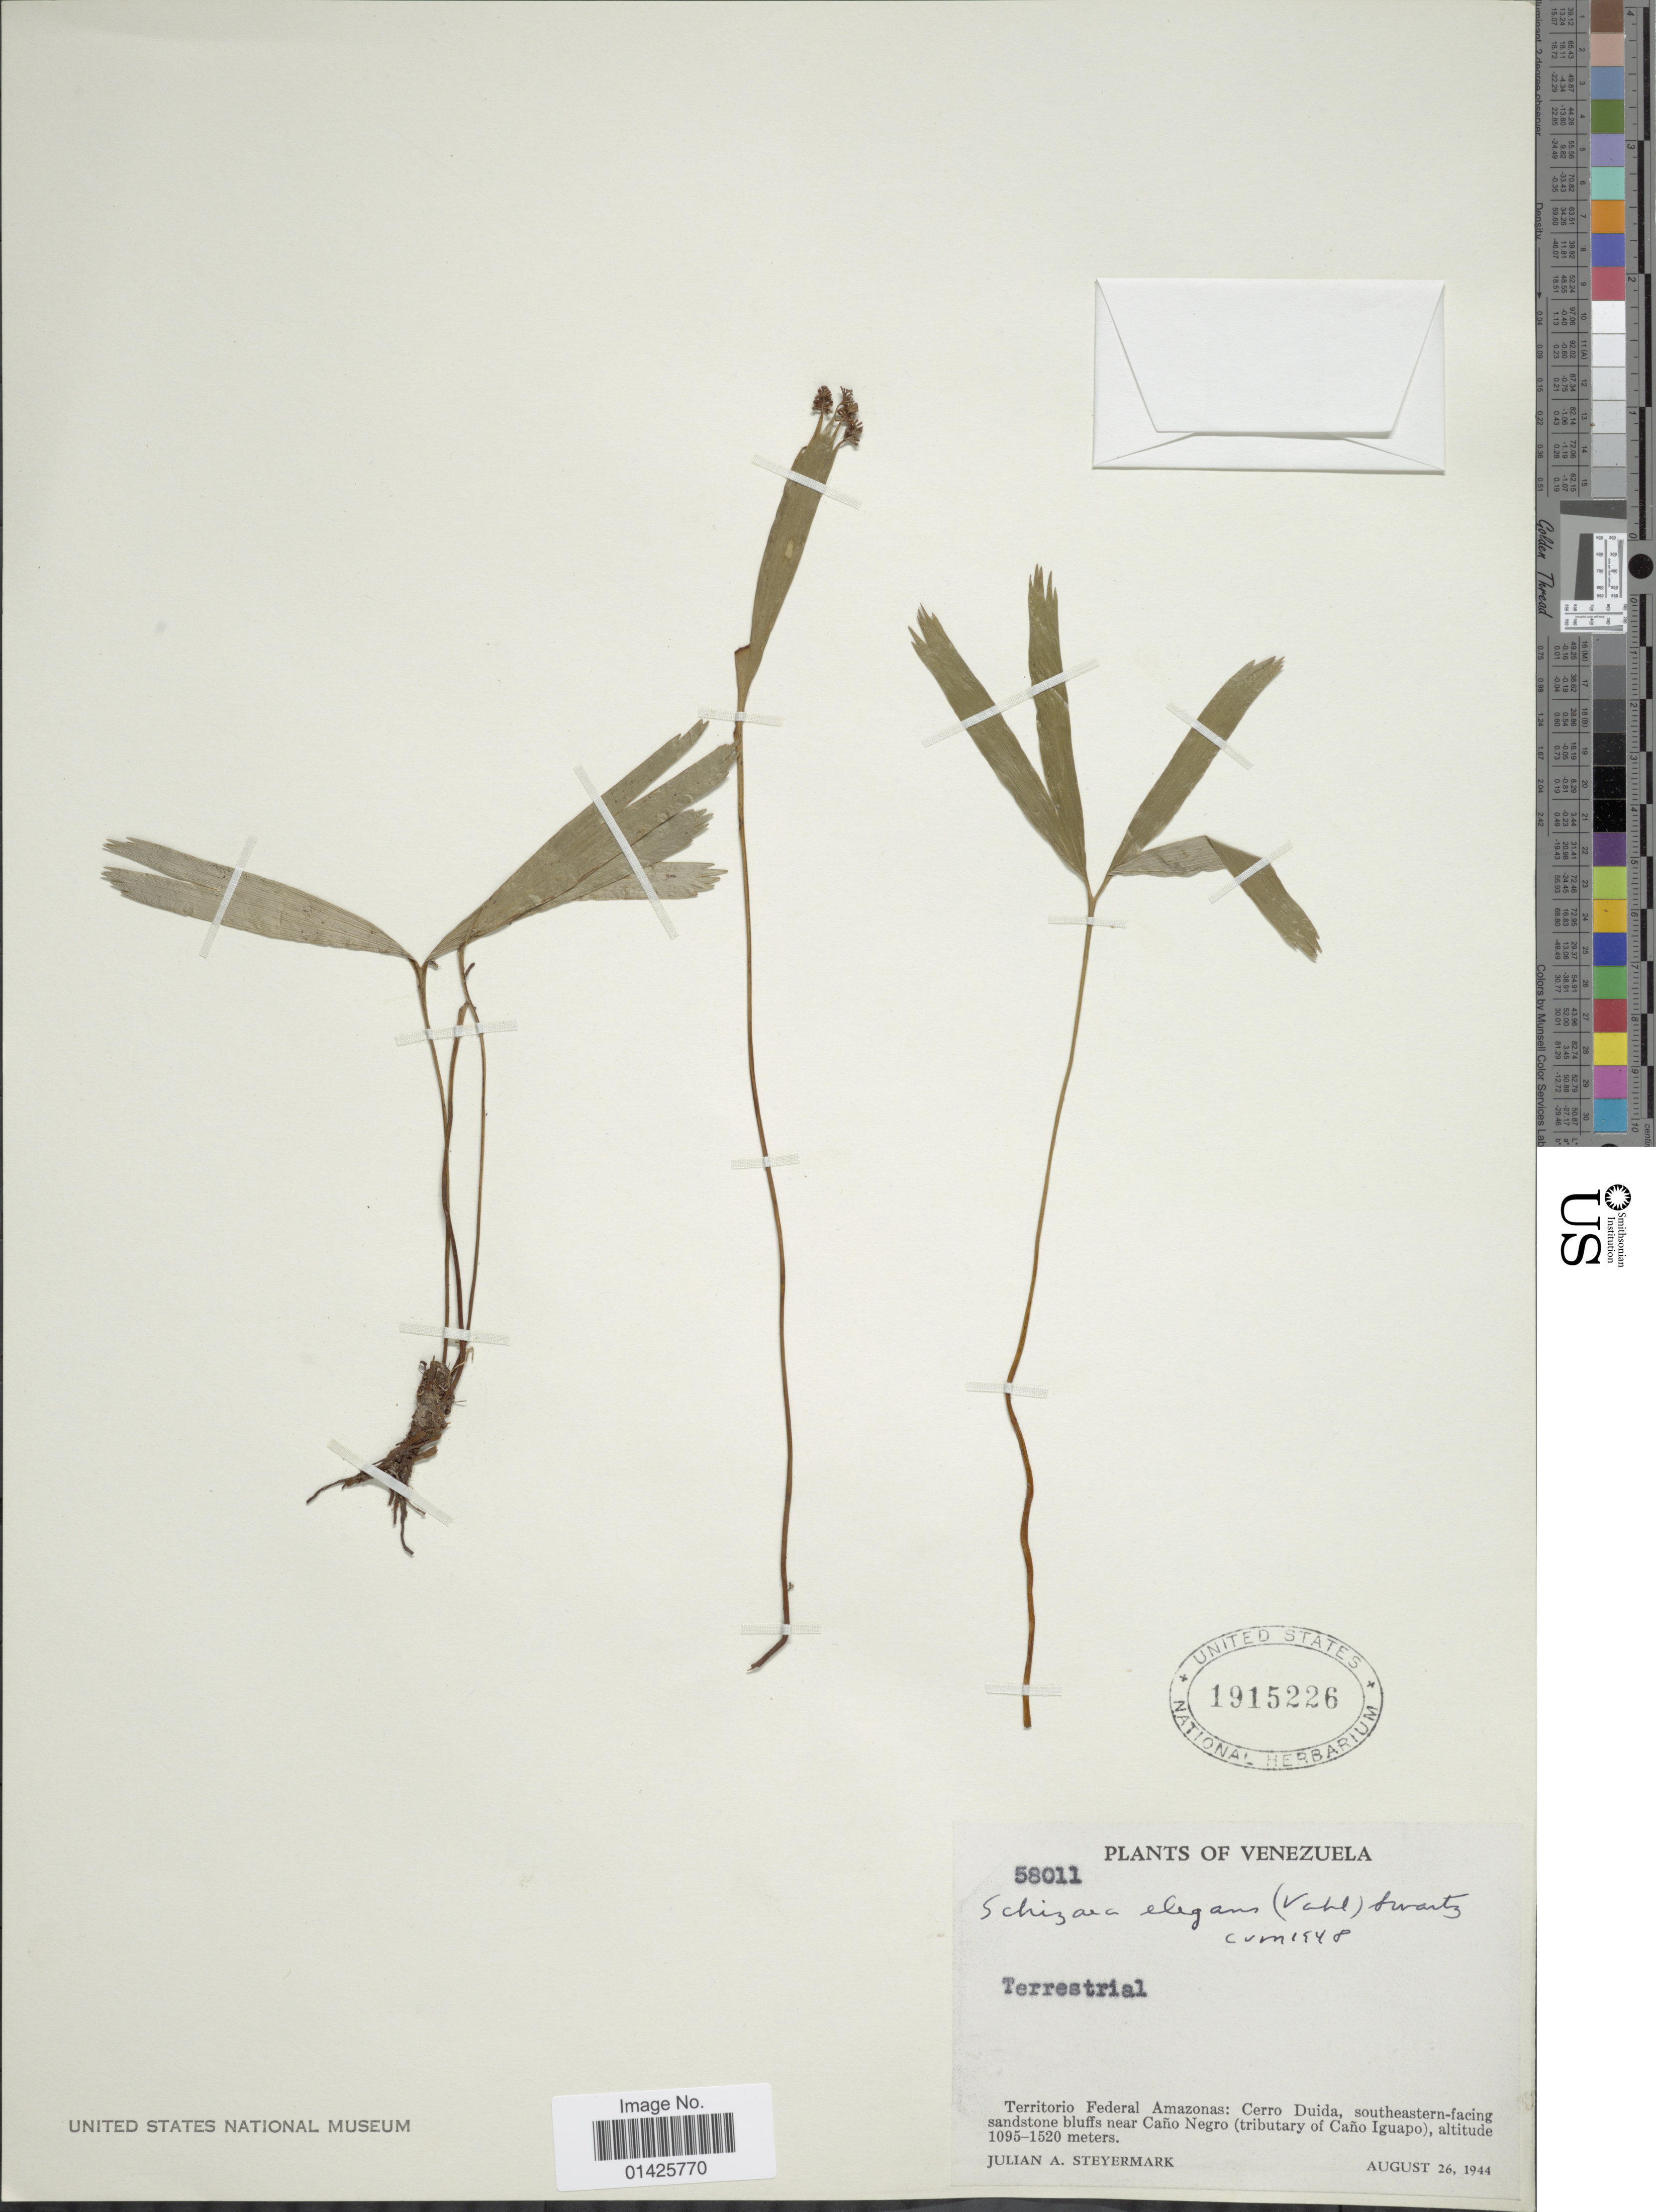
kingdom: Plantae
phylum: Tracheophyta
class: Polypodiopsida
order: Schizaeales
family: Schizaeaceae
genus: Schizaea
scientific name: Schizaea elegans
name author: (Vahl) Sw.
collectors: J. Steyermark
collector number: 58011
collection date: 1944-08-26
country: Venezuela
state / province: Amazonas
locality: Territorio Federal Amazonas: Cerro Duida, southeastern-facing sandstone bluffs near caño Negro (tributary of Caño Iguapo)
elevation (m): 1095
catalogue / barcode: US 1915226